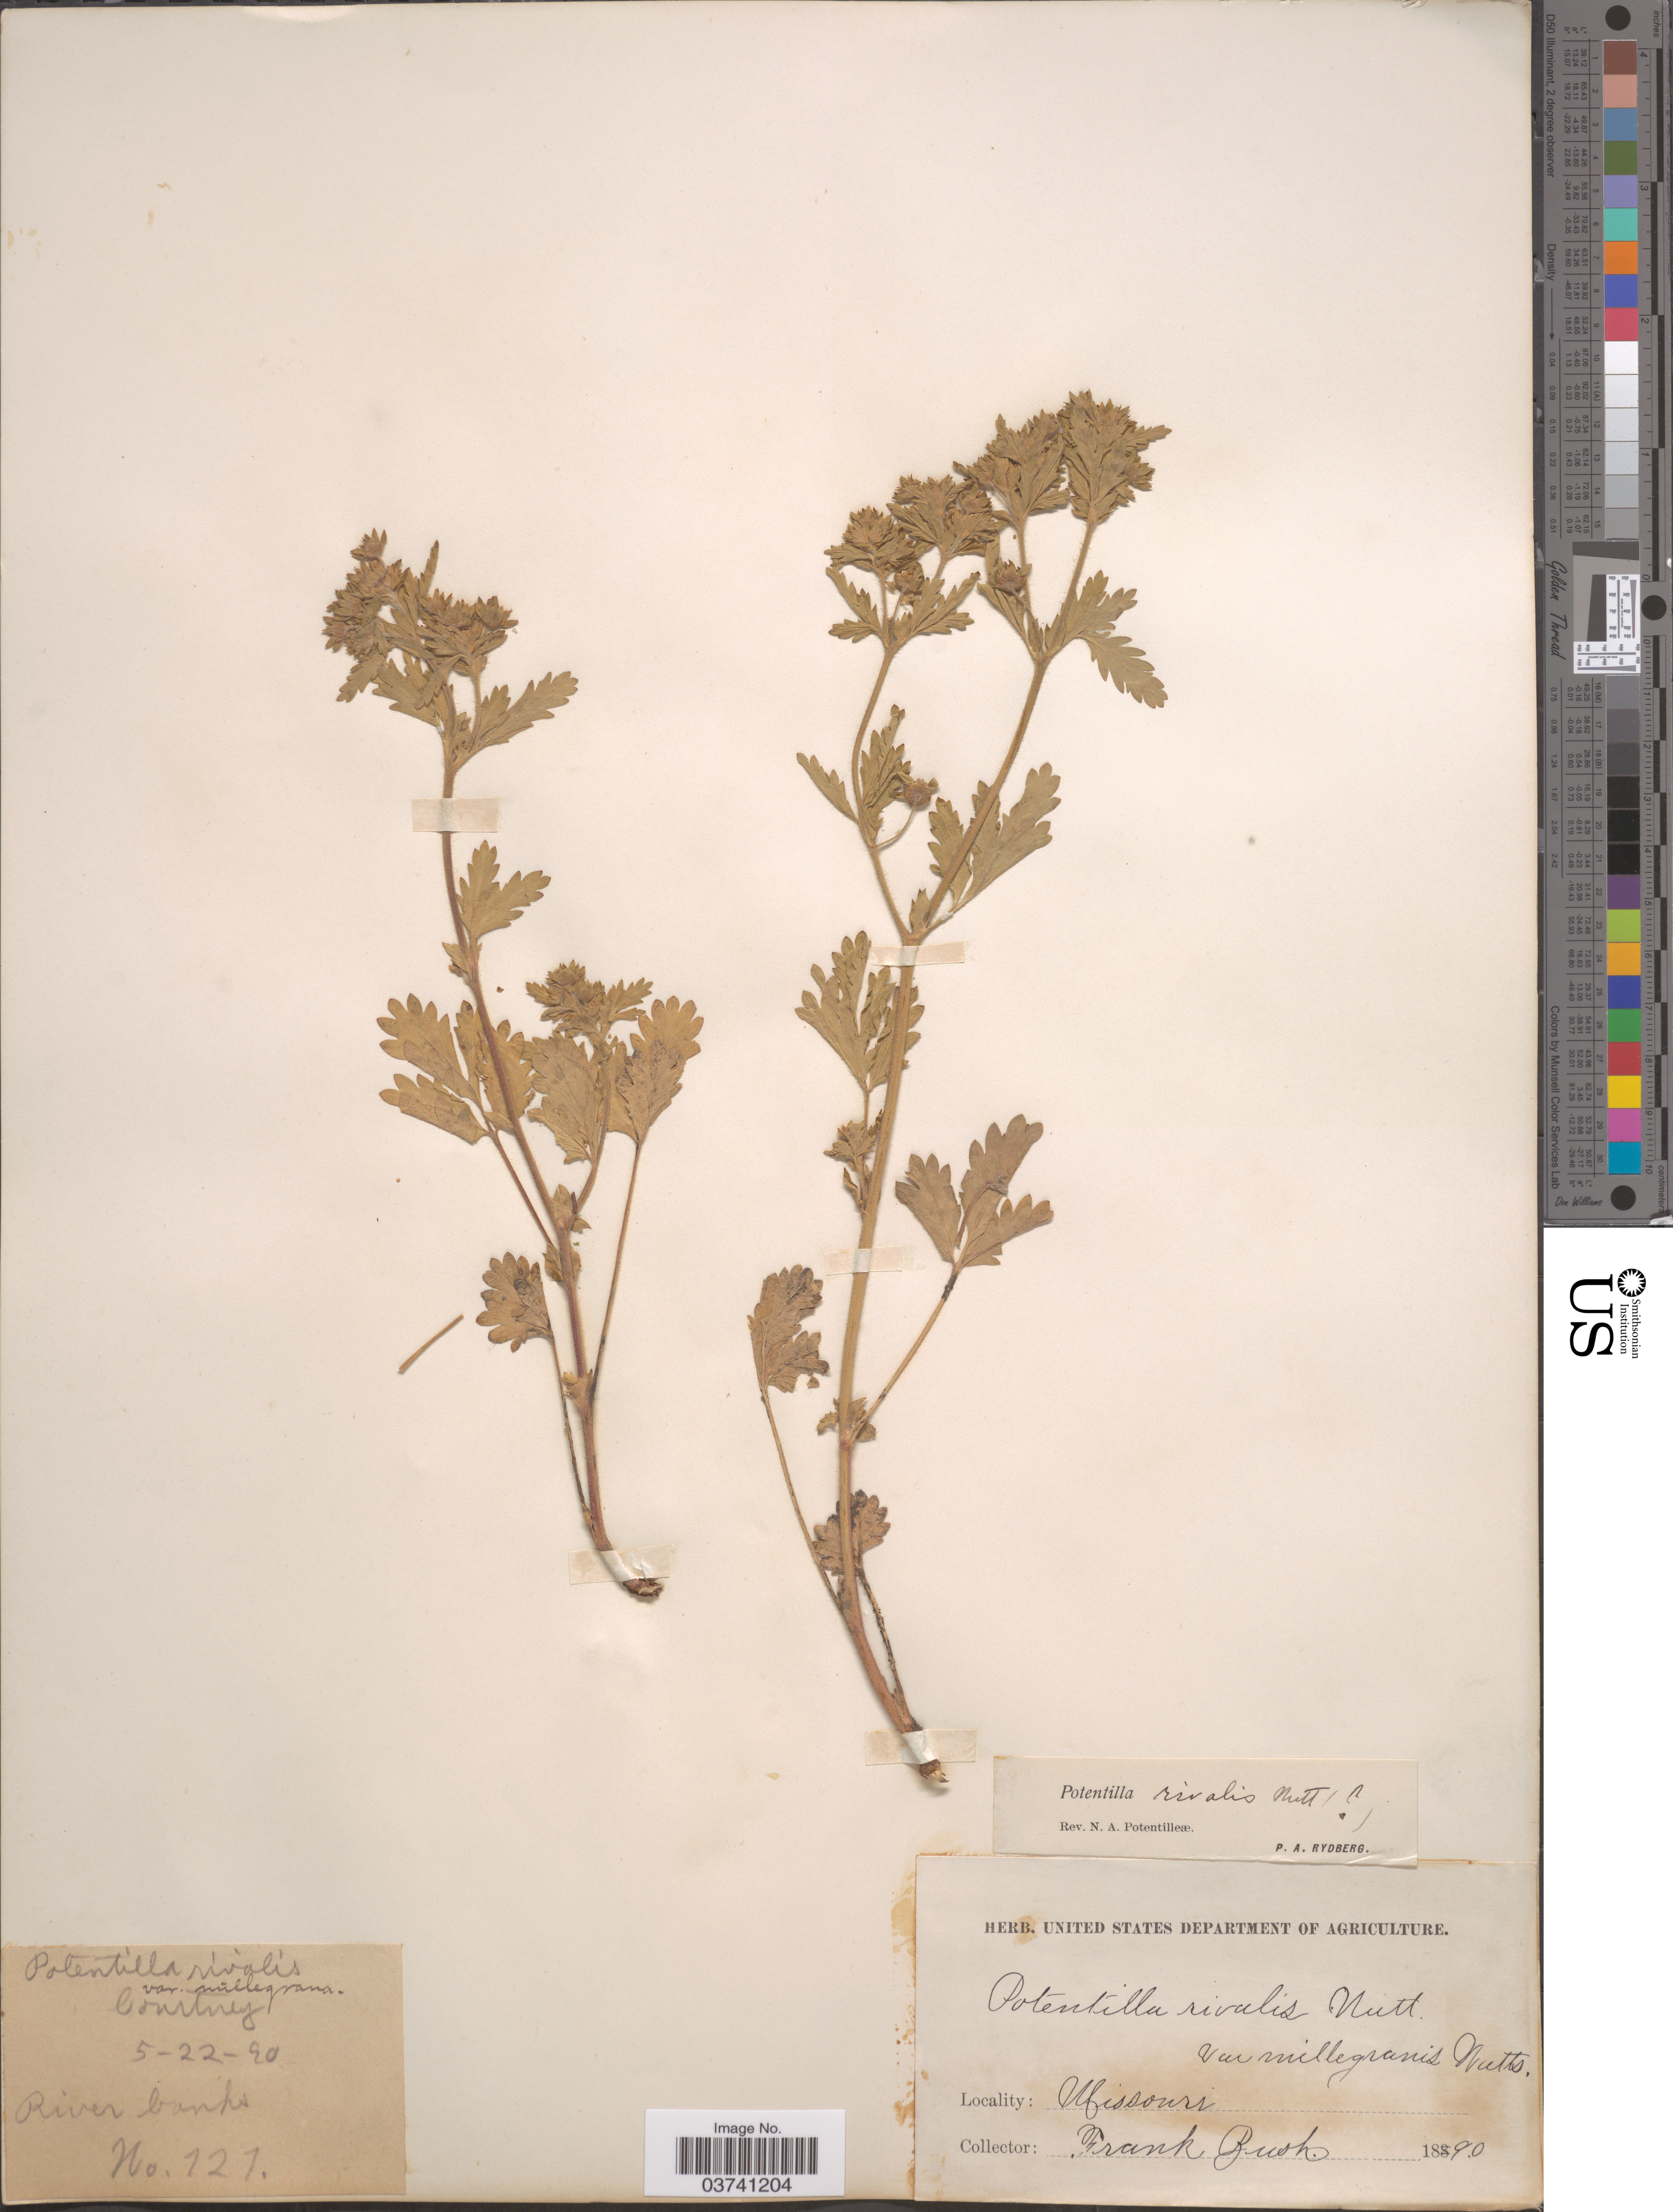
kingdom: Plantae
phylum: Tracheophyta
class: Magnoliopsida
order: Rosales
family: Rosaceae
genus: Potentilla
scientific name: Potentilla rivalis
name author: Nutt.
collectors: F. Bush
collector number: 121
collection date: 1890-05-22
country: United States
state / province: Missouri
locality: Courtney.